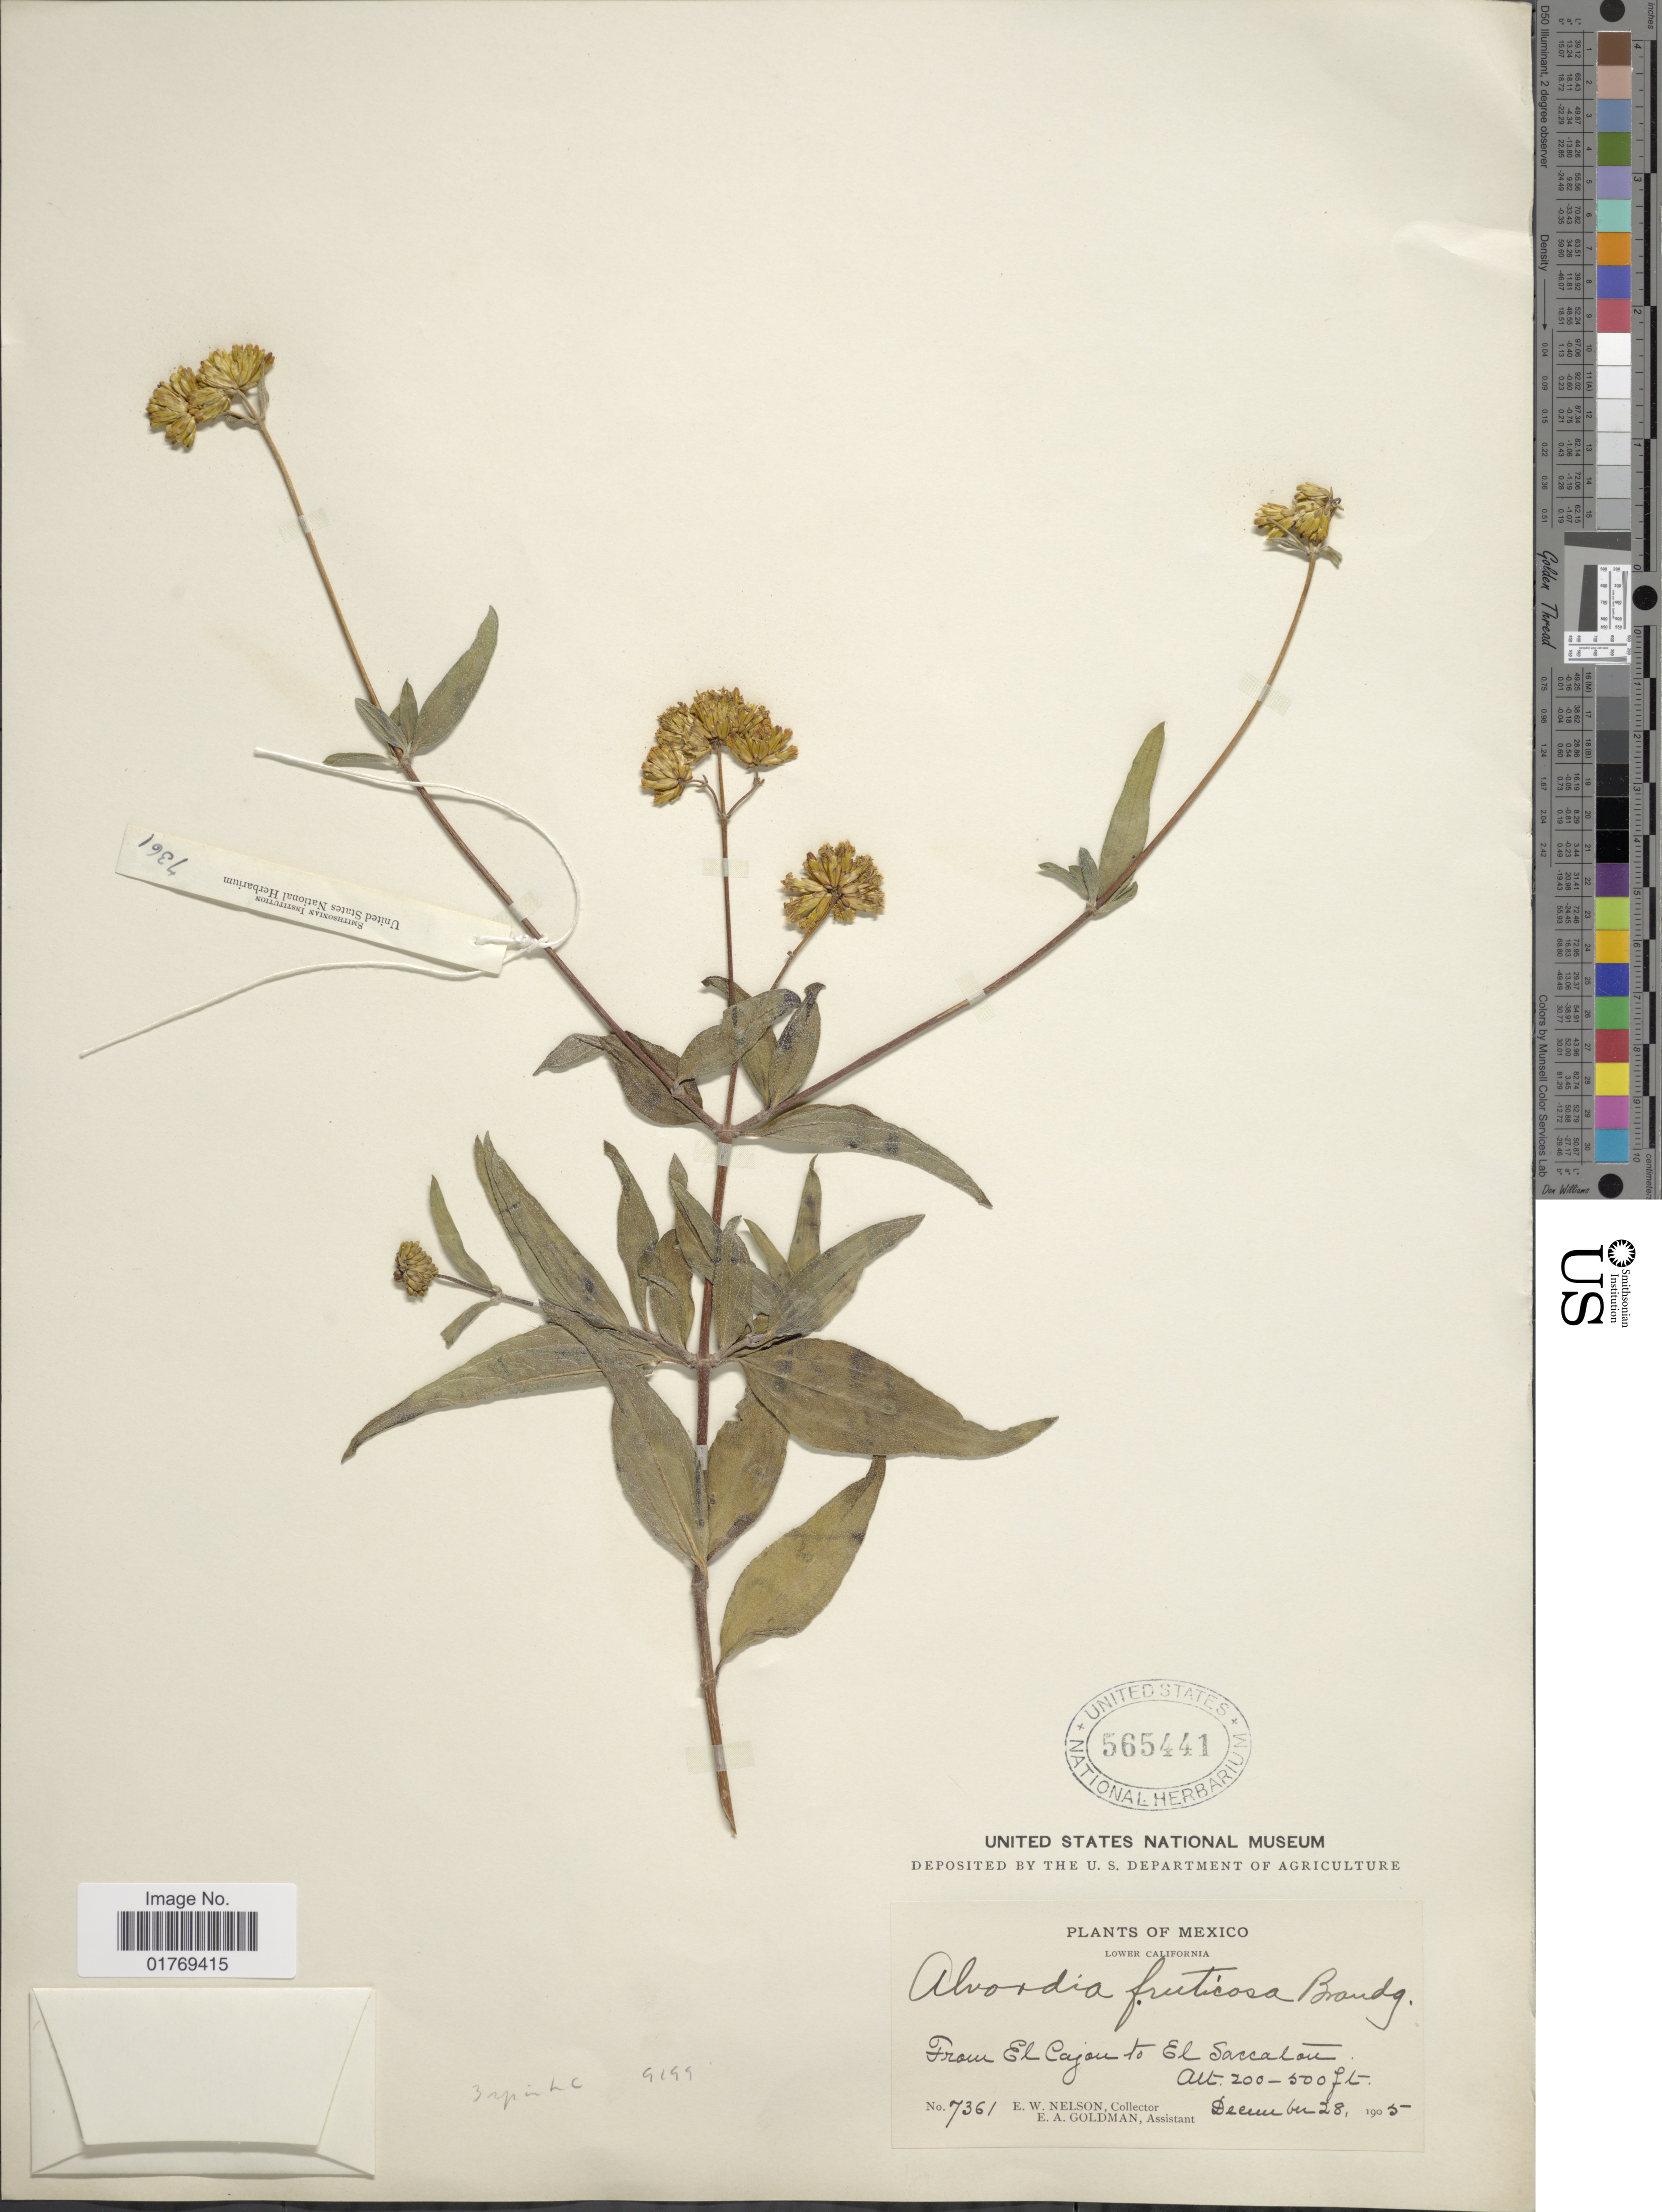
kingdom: Plantae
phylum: Tracheophyta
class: Magnoliopsida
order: Asterales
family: Asteraceae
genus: Alvordia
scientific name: Alvordia fruticosa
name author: Brandegee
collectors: E. W. Nelson & E. A. Goldman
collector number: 7361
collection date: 1905-12-28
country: Mexico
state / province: Baja California Sur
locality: Lower California. From El Cajon to El Saccaton.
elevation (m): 61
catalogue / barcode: US 565441